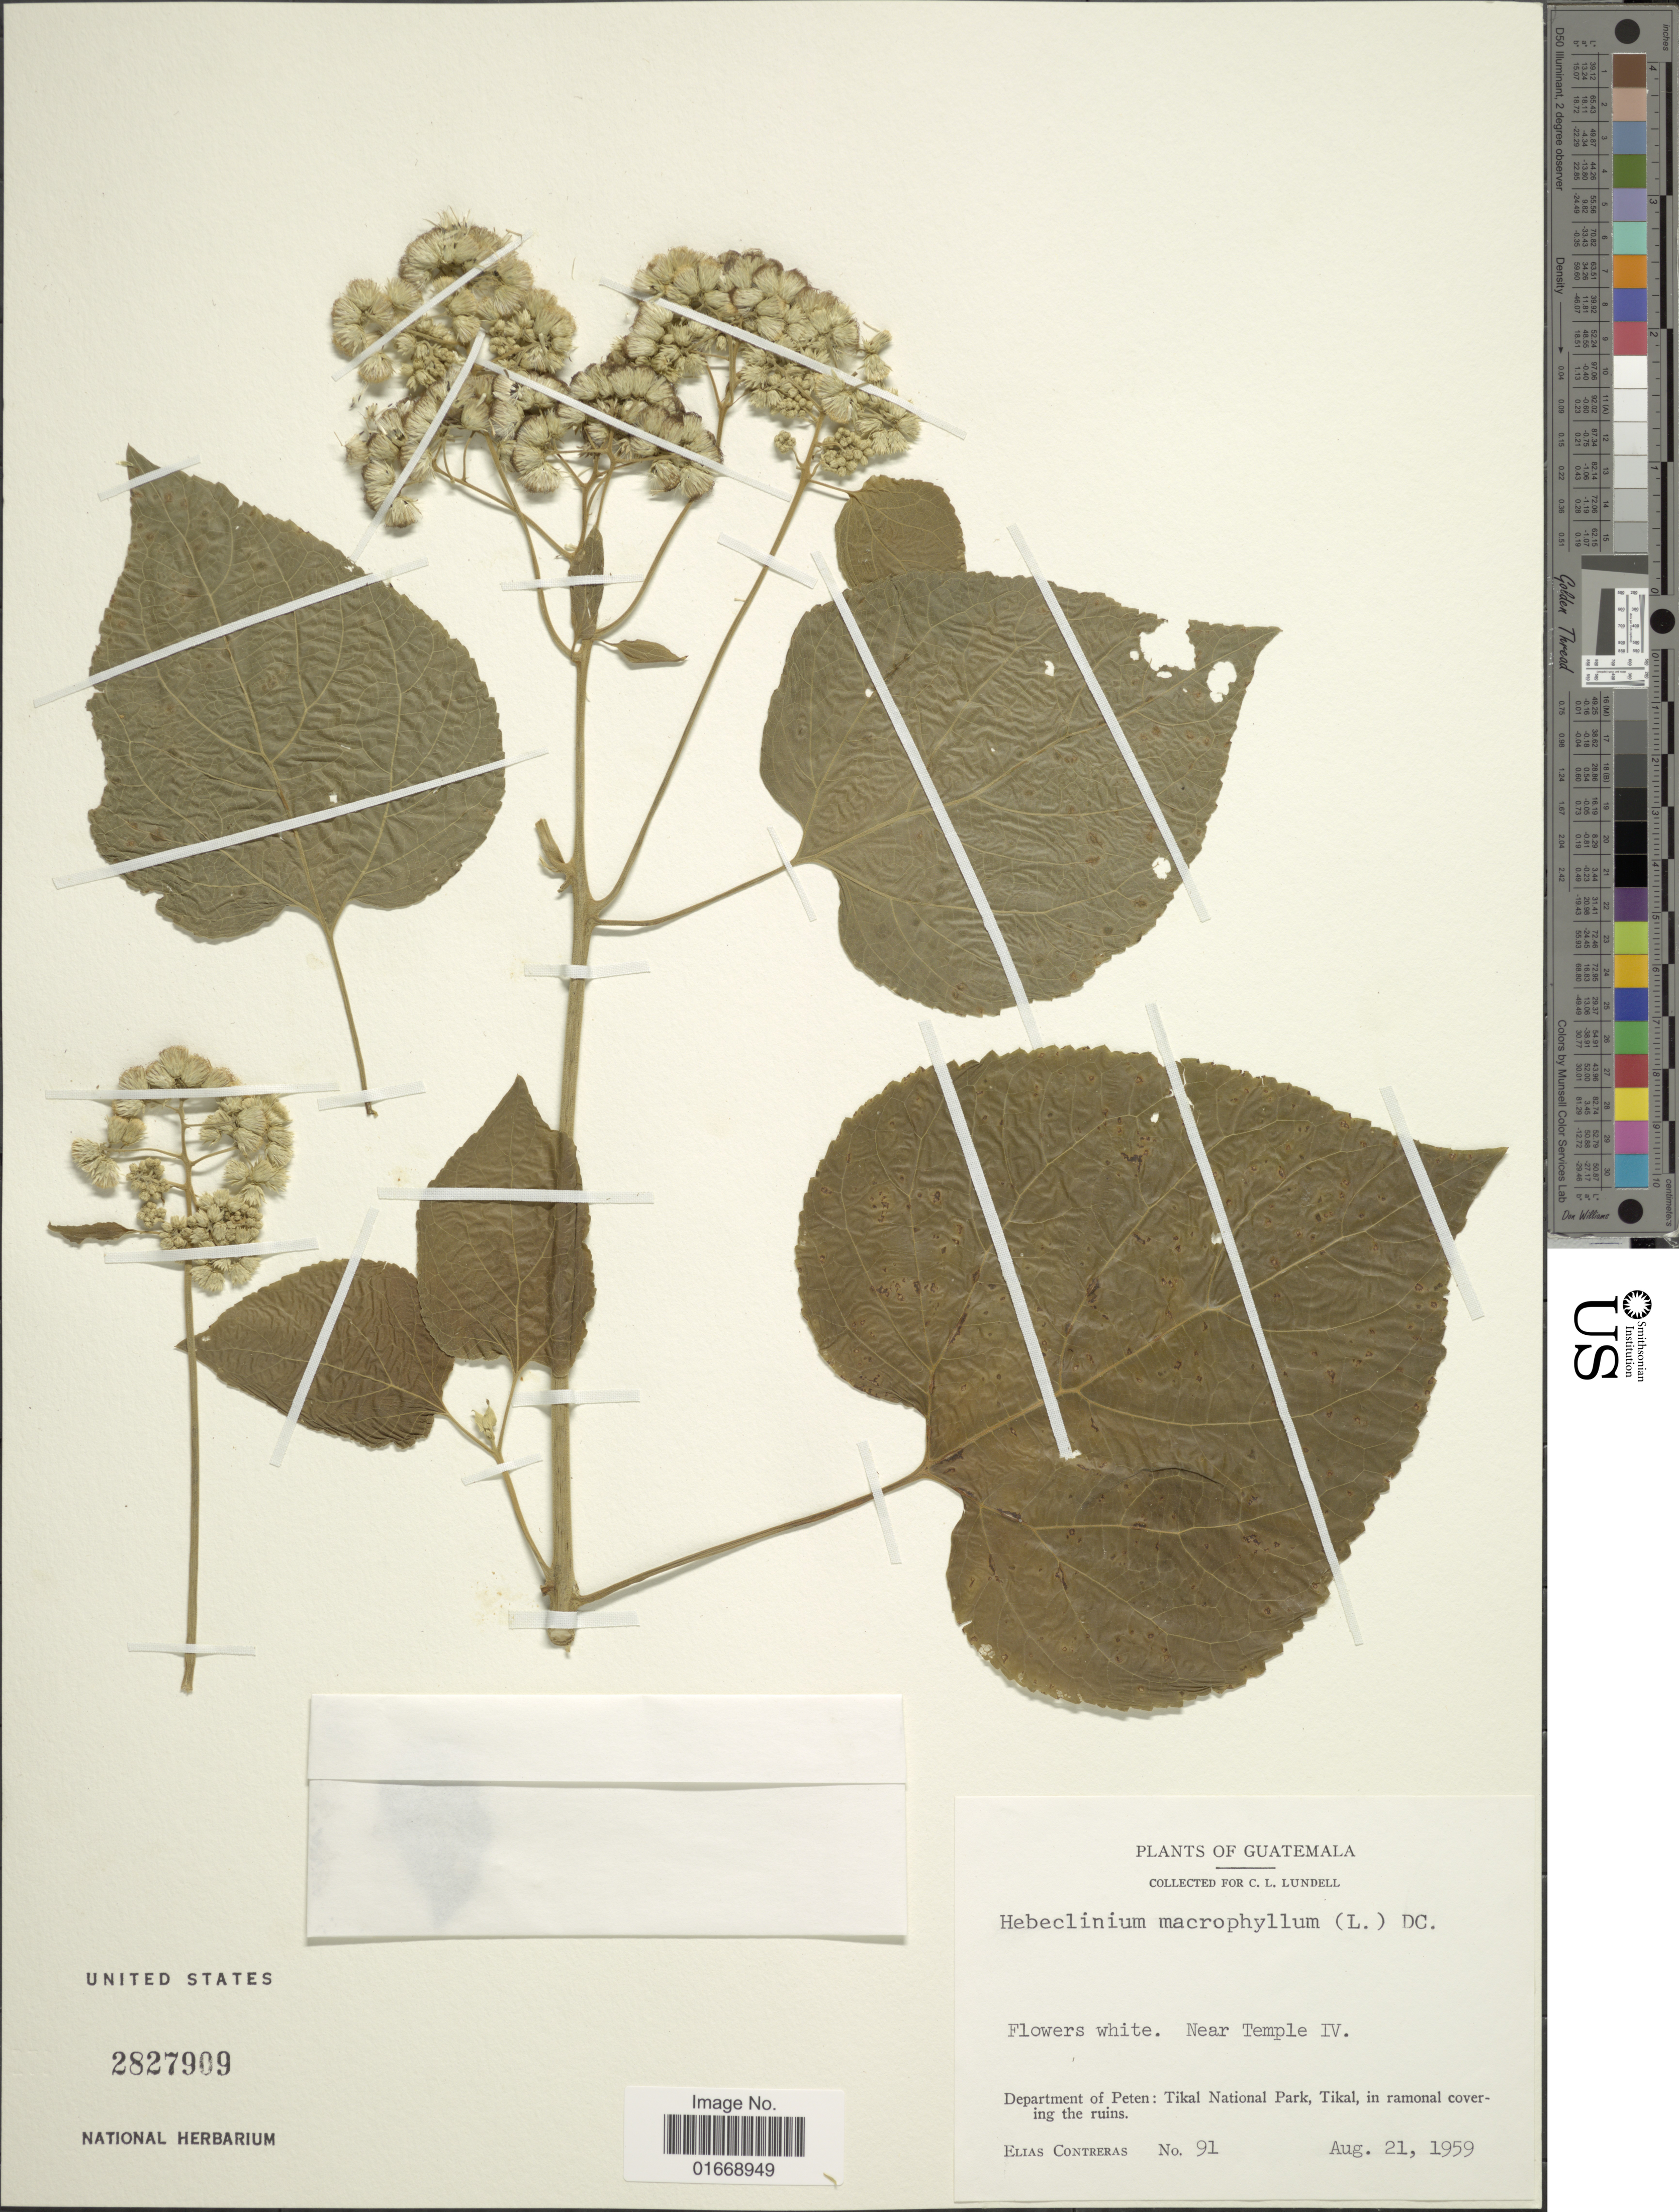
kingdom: Plantae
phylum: Tracheophyta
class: Magnoliopsida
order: Asterales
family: Asteraceae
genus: Hebeclinium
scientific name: Hebeclinium macrophyllum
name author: (L.) DC.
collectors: E. Contreras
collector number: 91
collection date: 1959-08-21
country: Guatemala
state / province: El Petén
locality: Department of Peten, Tikal National Park, Tikal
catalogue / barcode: US 2827909